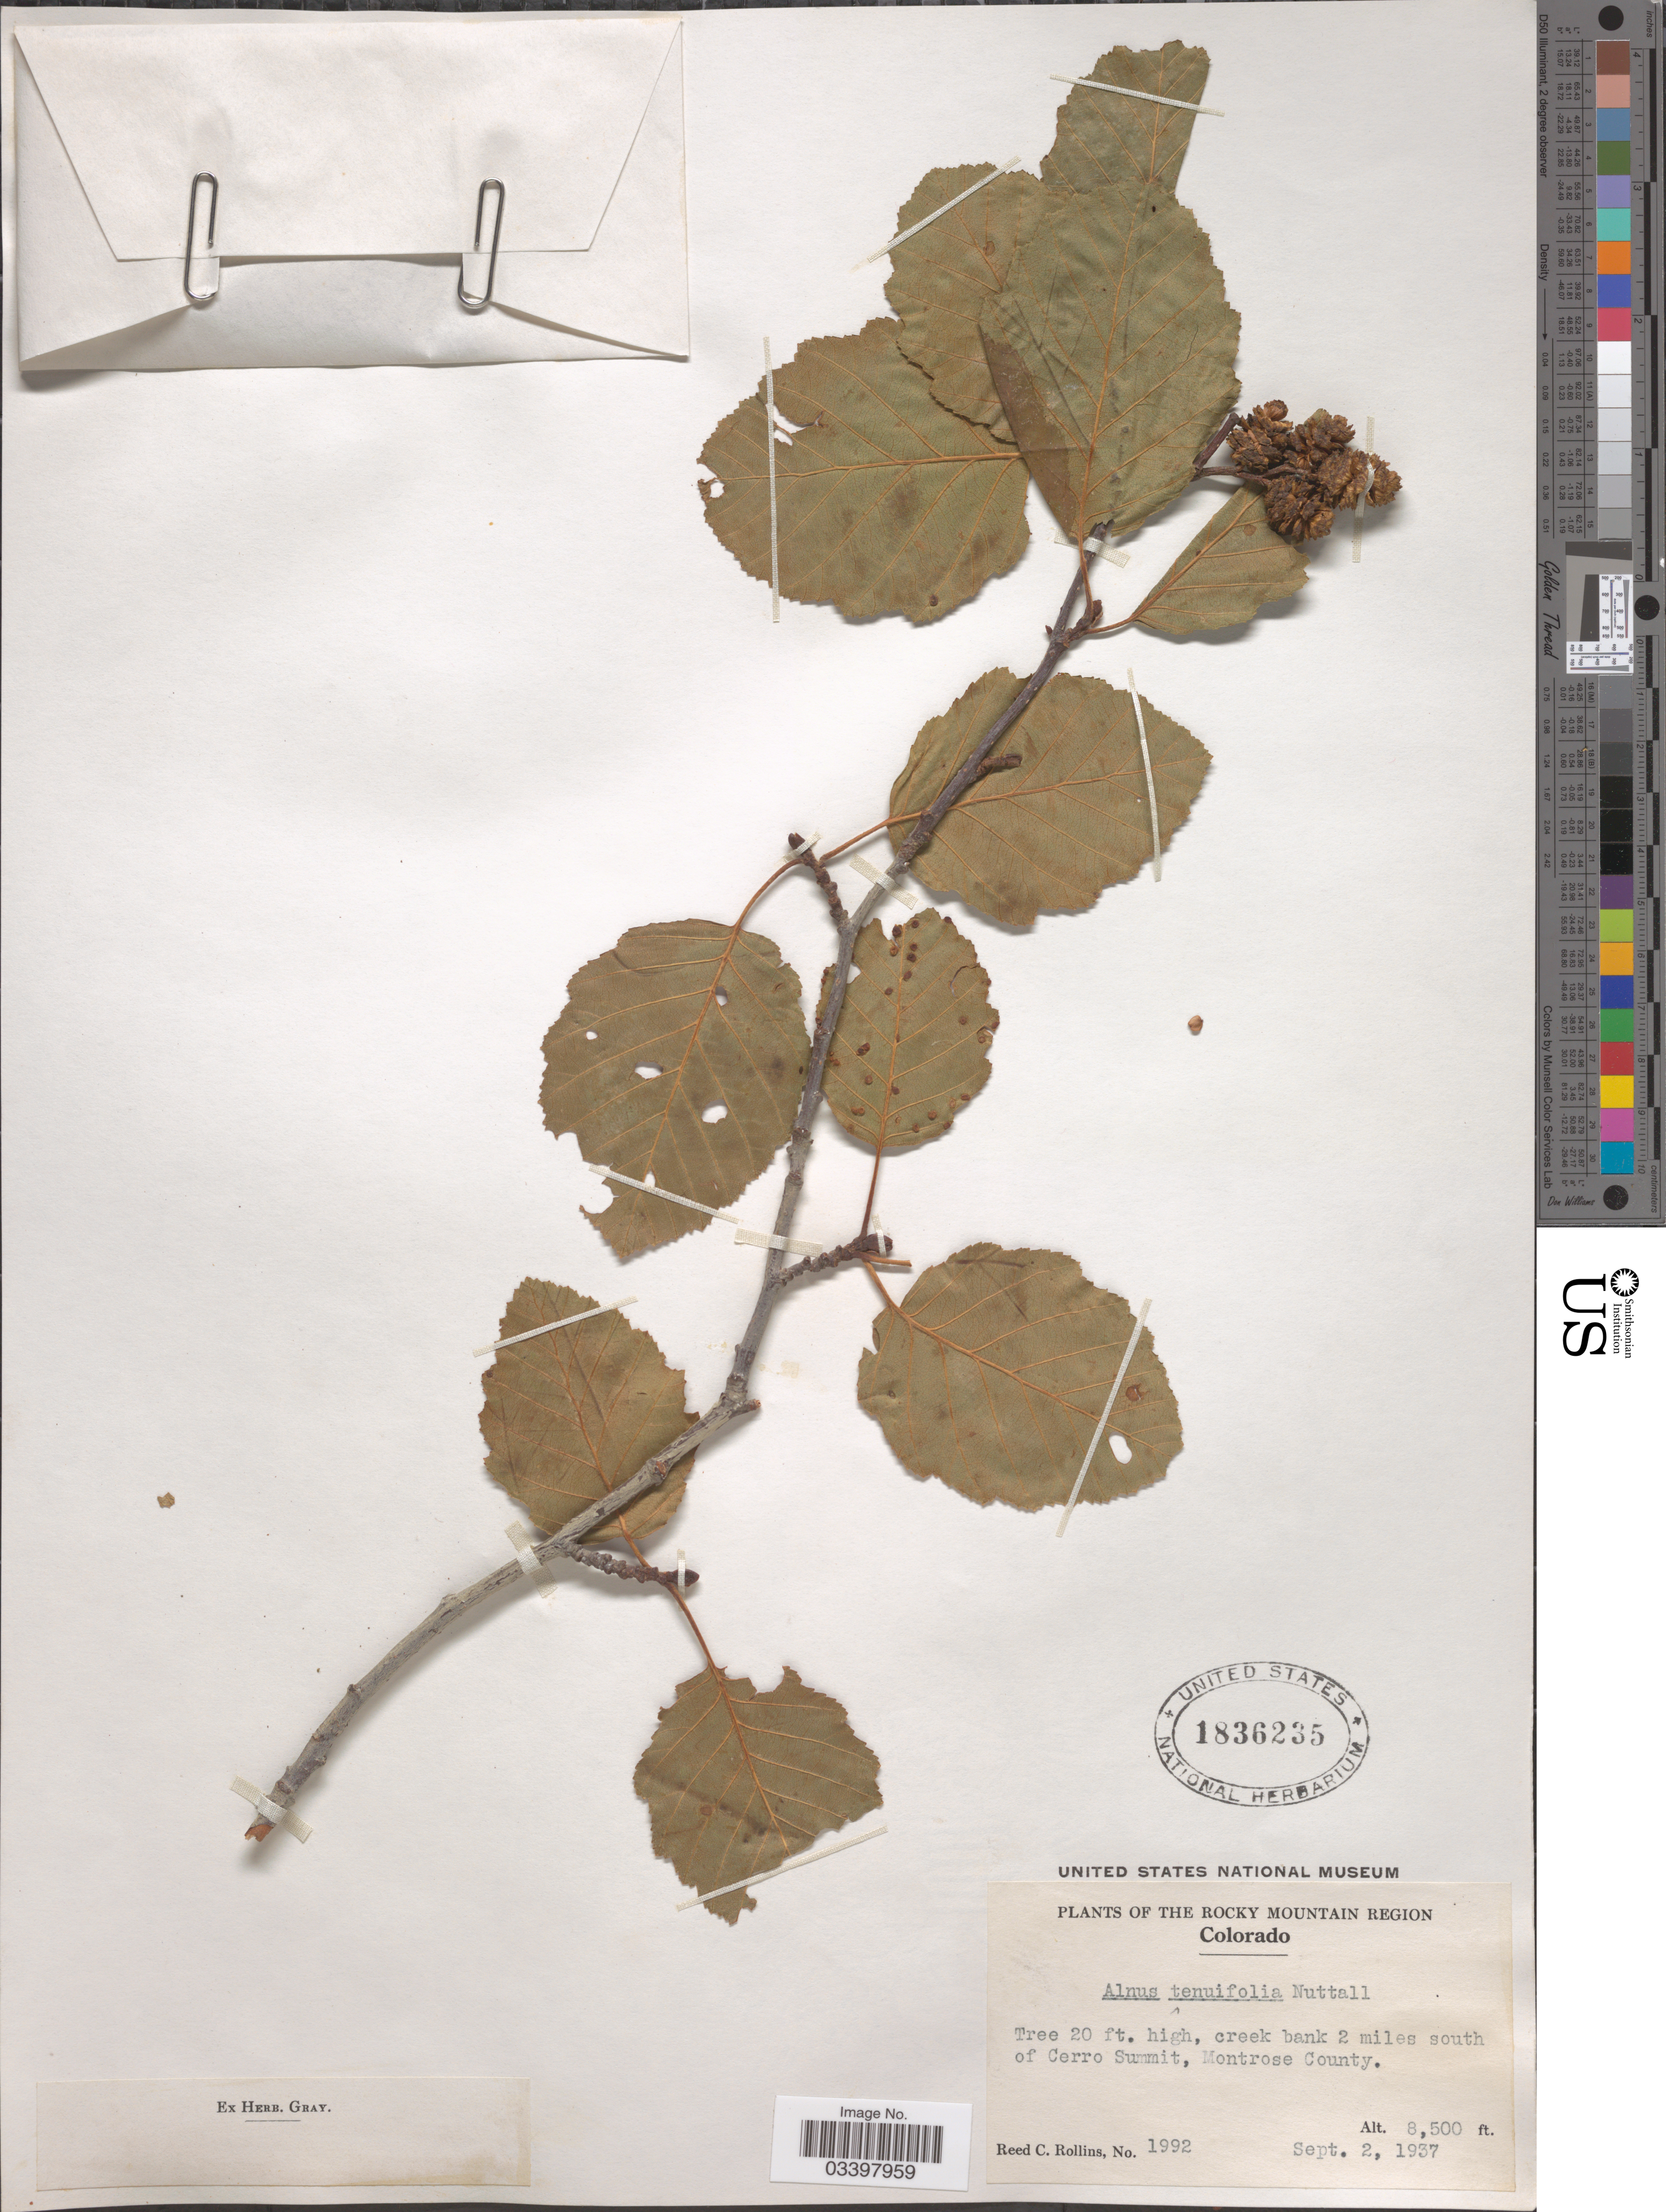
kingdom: Plantae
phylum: Tracheophyta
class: Magnoliopsida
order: Fagales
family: Betulaceae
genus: Alnus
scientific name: Alnus tenuifolia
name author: Nutt.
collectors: R. Collins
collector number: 1992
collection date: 1937-09-02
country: United States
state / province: Colorado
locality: Rocky Mountain Region. Creek bank 2 miles south of Cerro Summit, Montrose County.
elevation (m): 2591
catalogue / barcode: US 1836235